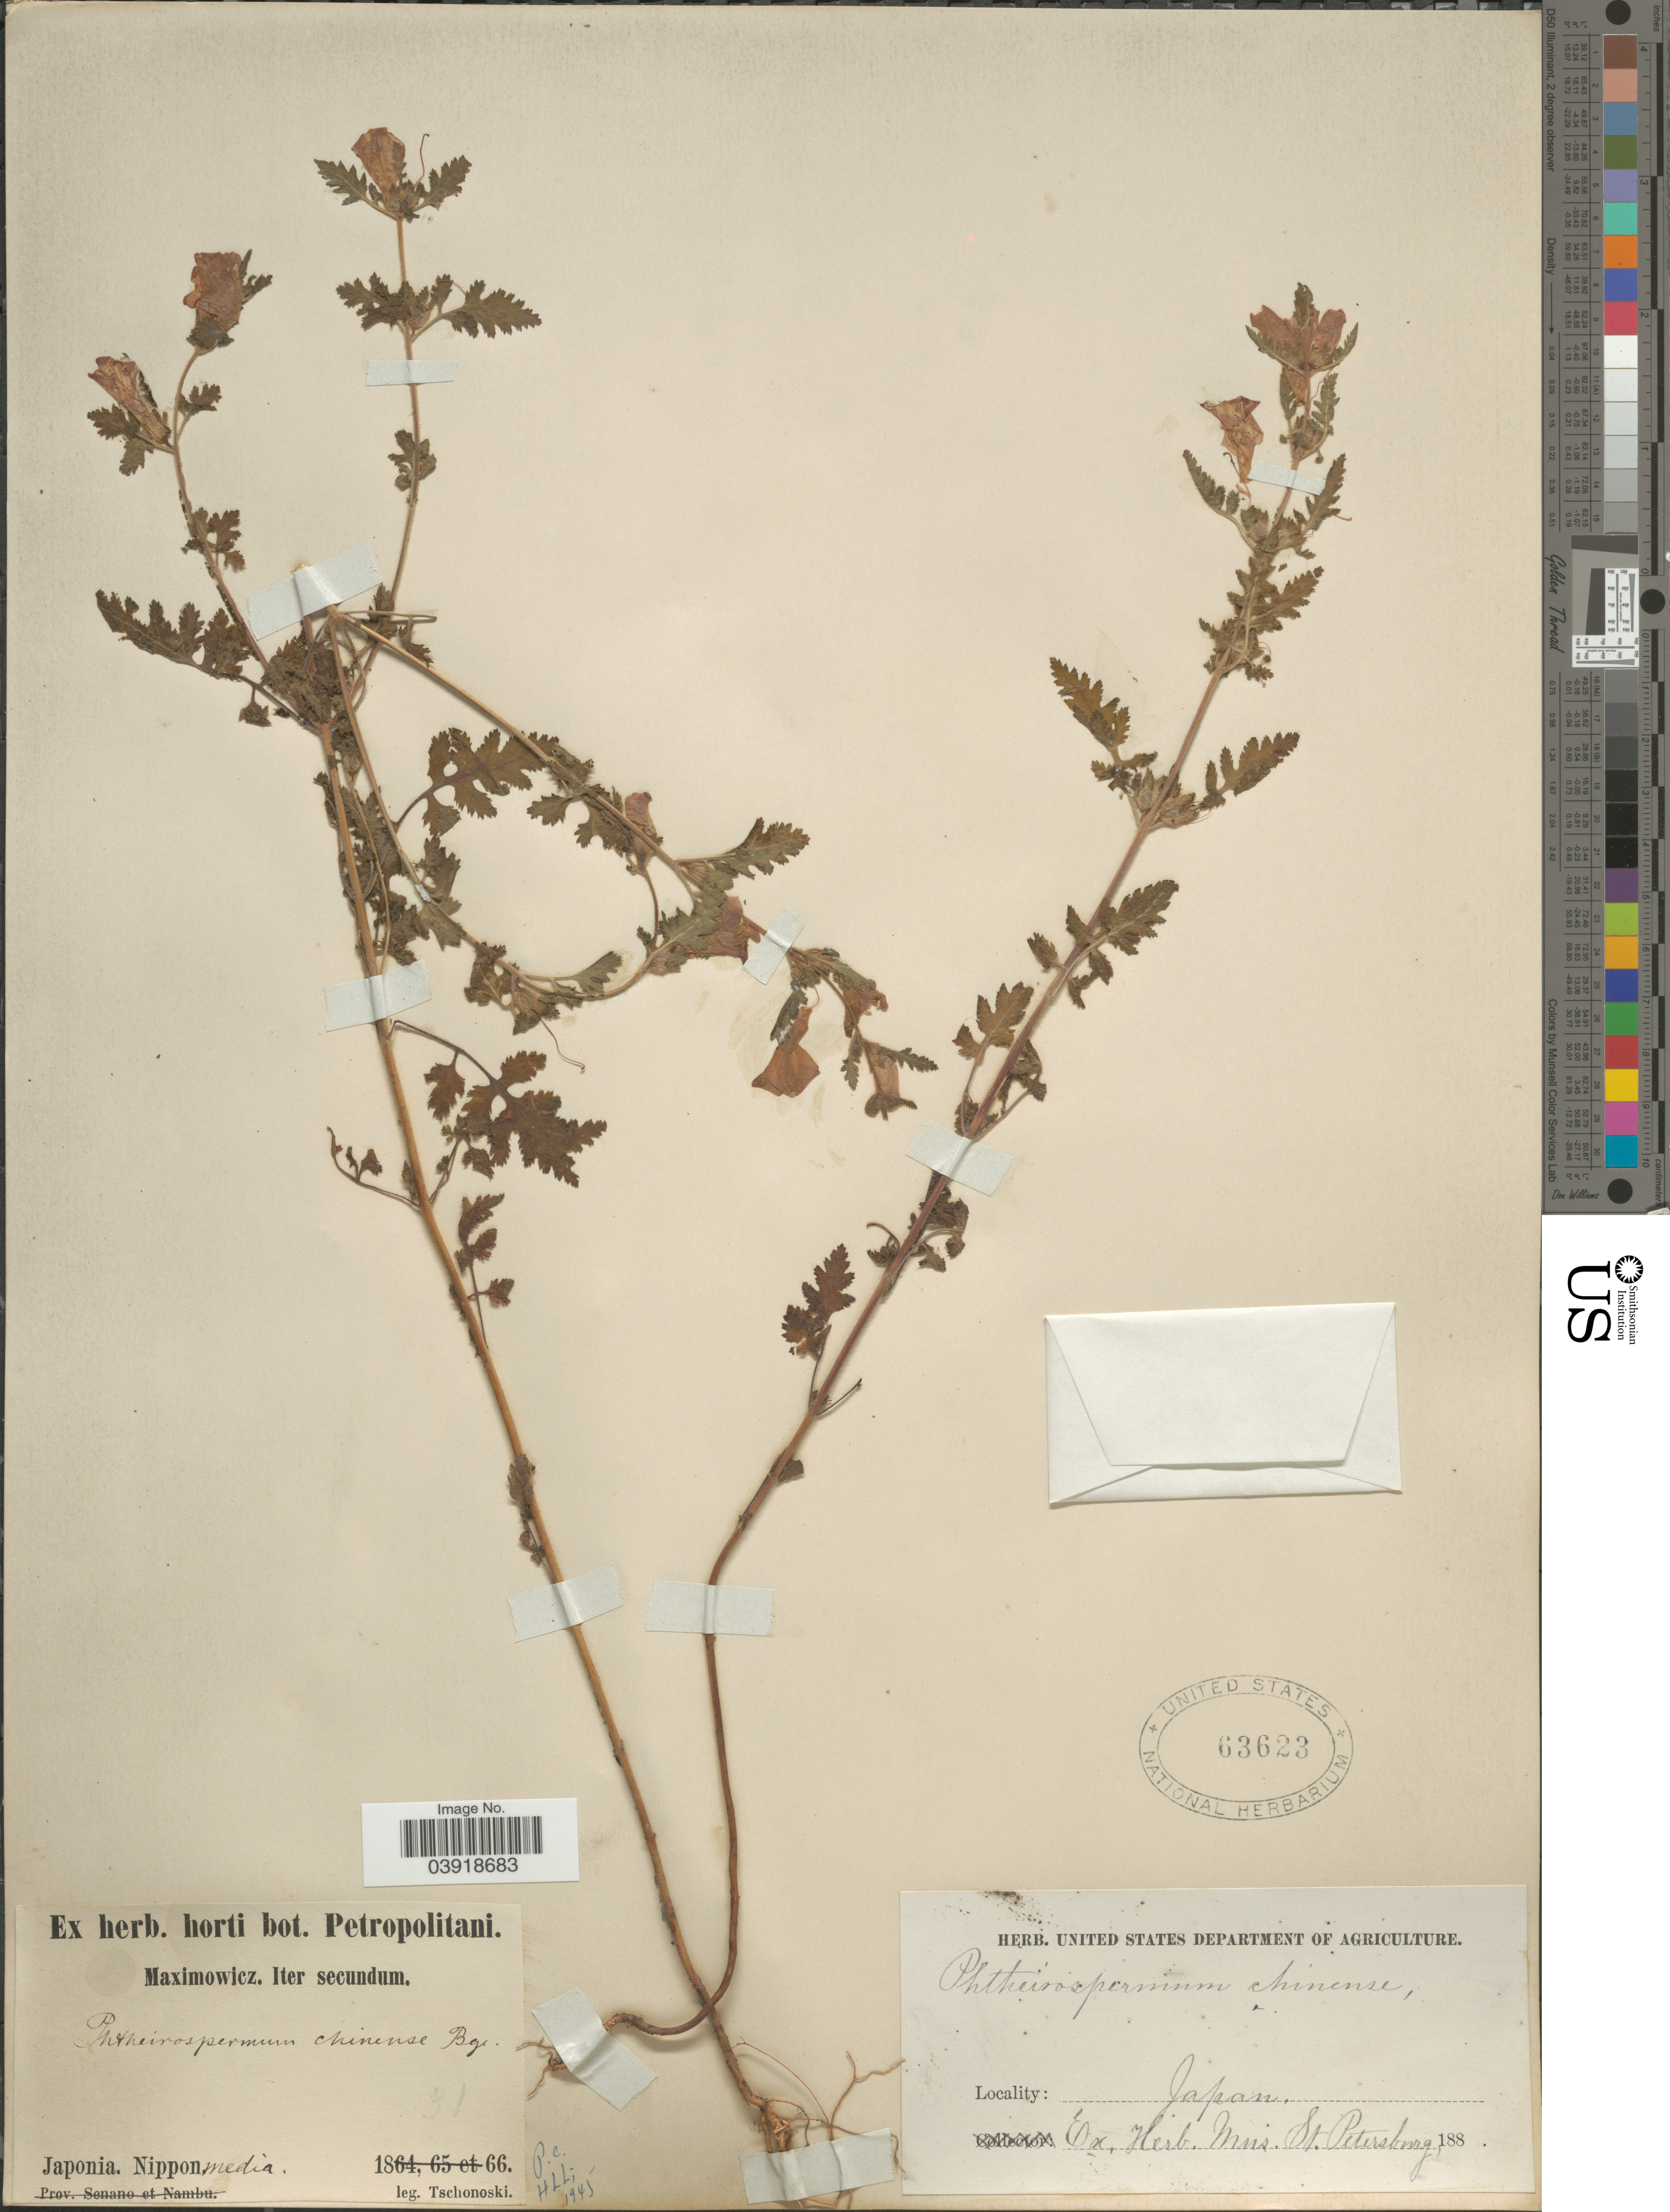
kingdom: Plantae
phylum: Tracheophyta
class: Magnoliopsida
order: Lamiales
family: Orobanchaceae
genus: Phtheirospermum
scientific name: Phtheirospermum chinense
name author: Bunge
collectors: -. Tschonoski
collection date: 1866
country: Japan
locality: Japonia. Nippon media.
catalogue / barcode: US 63623